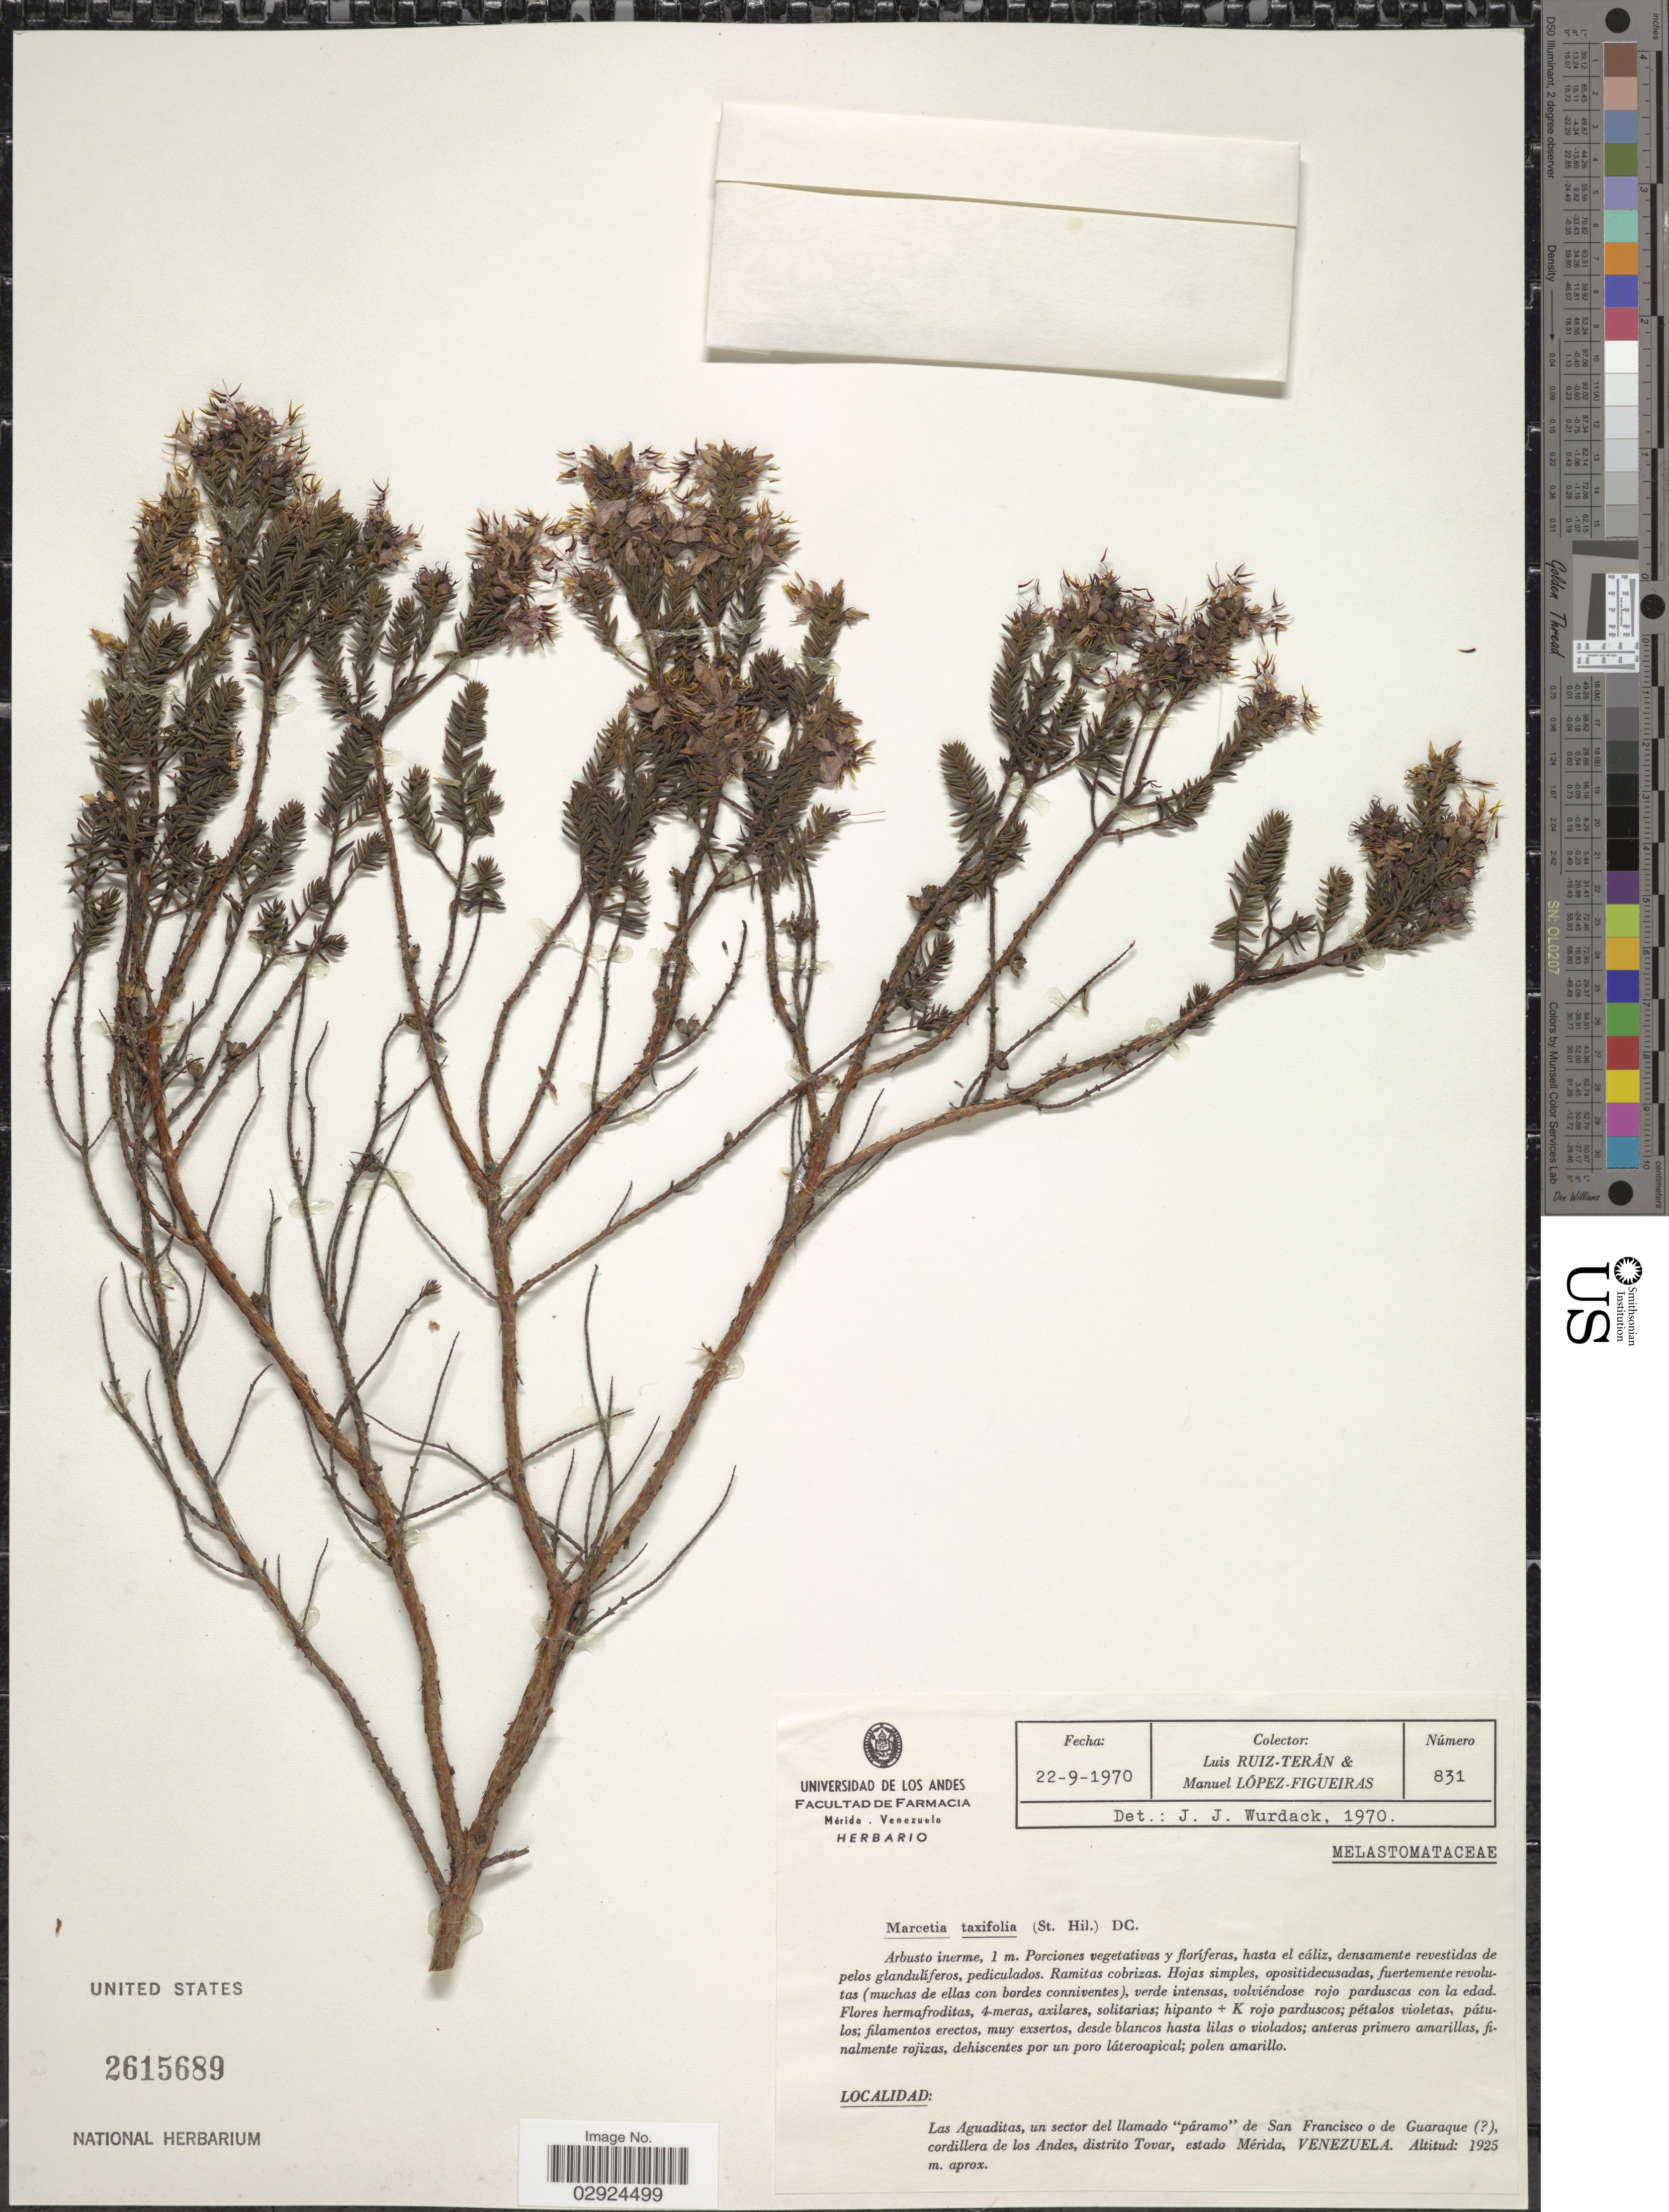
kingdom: Plantae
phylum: Tracheophyta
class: Magnoliopsida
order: Myrtales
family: Melastomataceae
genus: Marcetia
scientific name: Marcetia taxifolia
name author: (A. St.-Hil.) DC.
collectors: L. Teran & M. López Figueiras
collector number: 831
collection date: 1970-09-22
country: Venezuela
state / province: Mérida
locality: Las Aguaditas, un sector del llamado "páramo" de San Francisco o de Guaraque ( [unsure placement]), cordillera de los Andes, distrito Tovar, estado Mérida.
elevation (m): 1925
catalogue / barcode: US 2615689